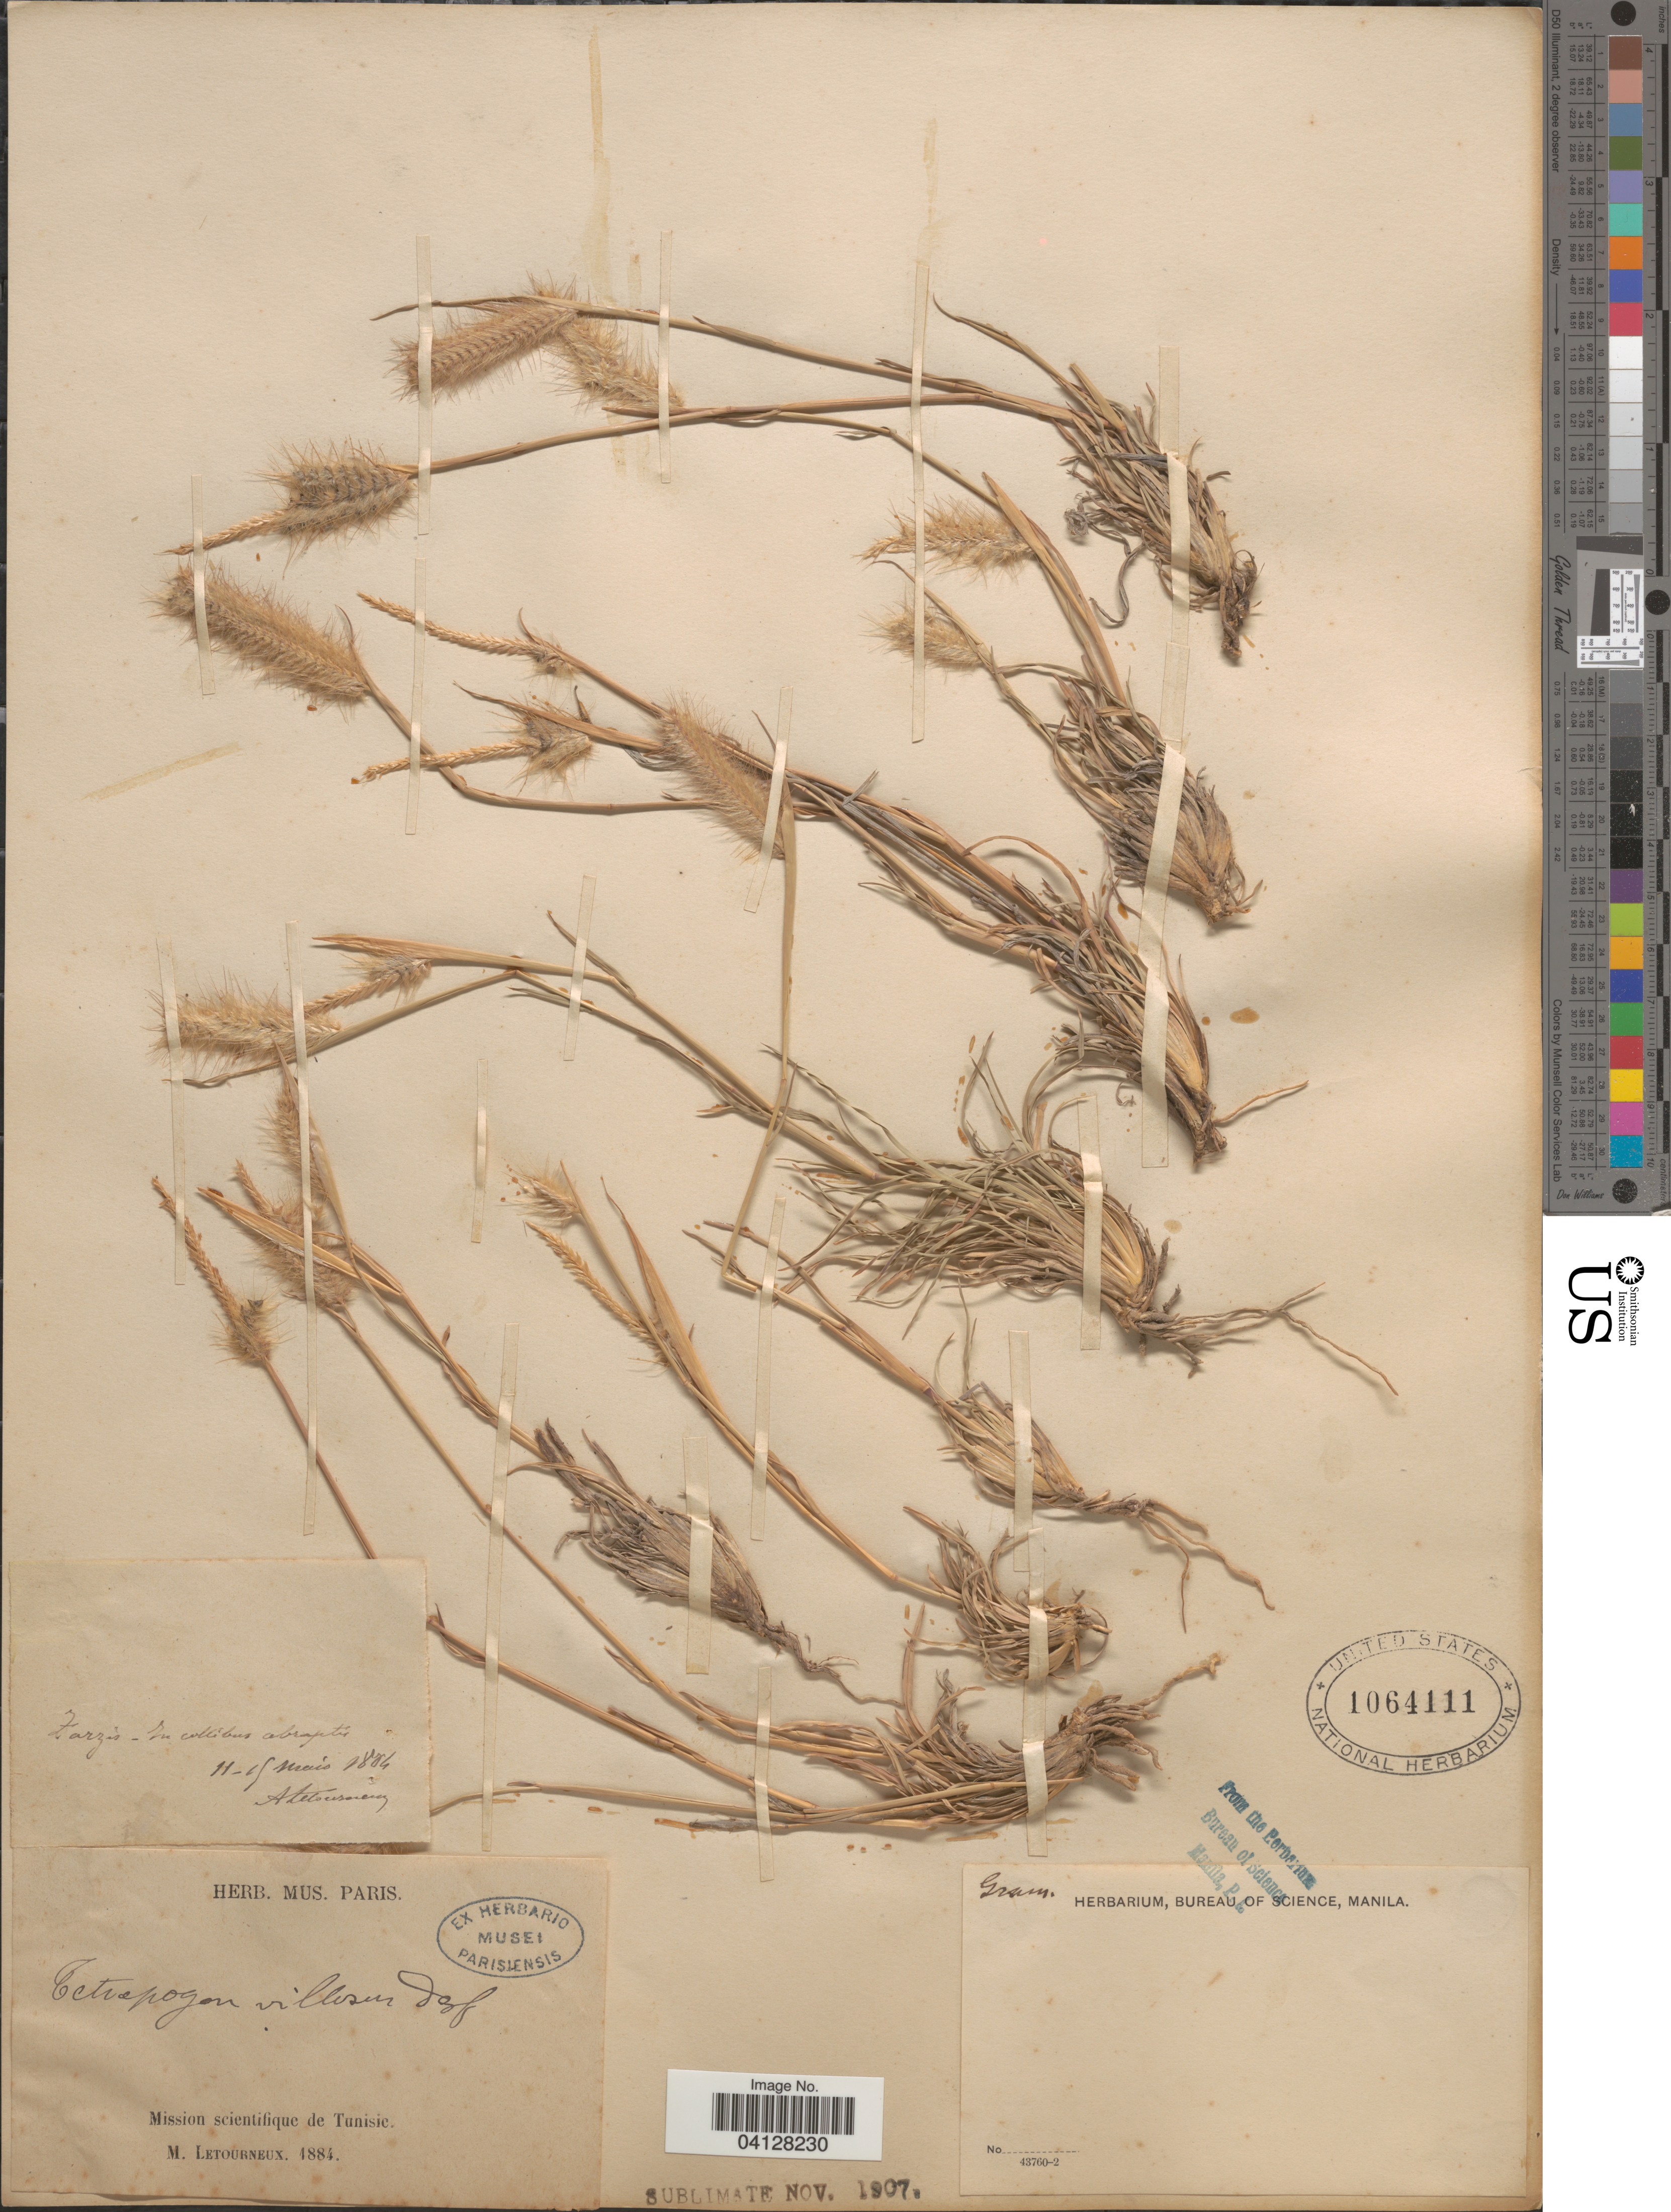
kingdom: Plantae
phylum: Tracheophyta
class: Liliopsida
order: Poales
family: Poaceae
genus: Tetrapogon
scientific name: Tetrapogon villosus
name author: Desf.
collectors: A. Letourneux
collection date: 1884-05-11/1884-05-15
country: Tunisia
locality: Zarziz [interpreted]. Mission scientifique de Tunisie.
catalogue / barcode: US 1064111